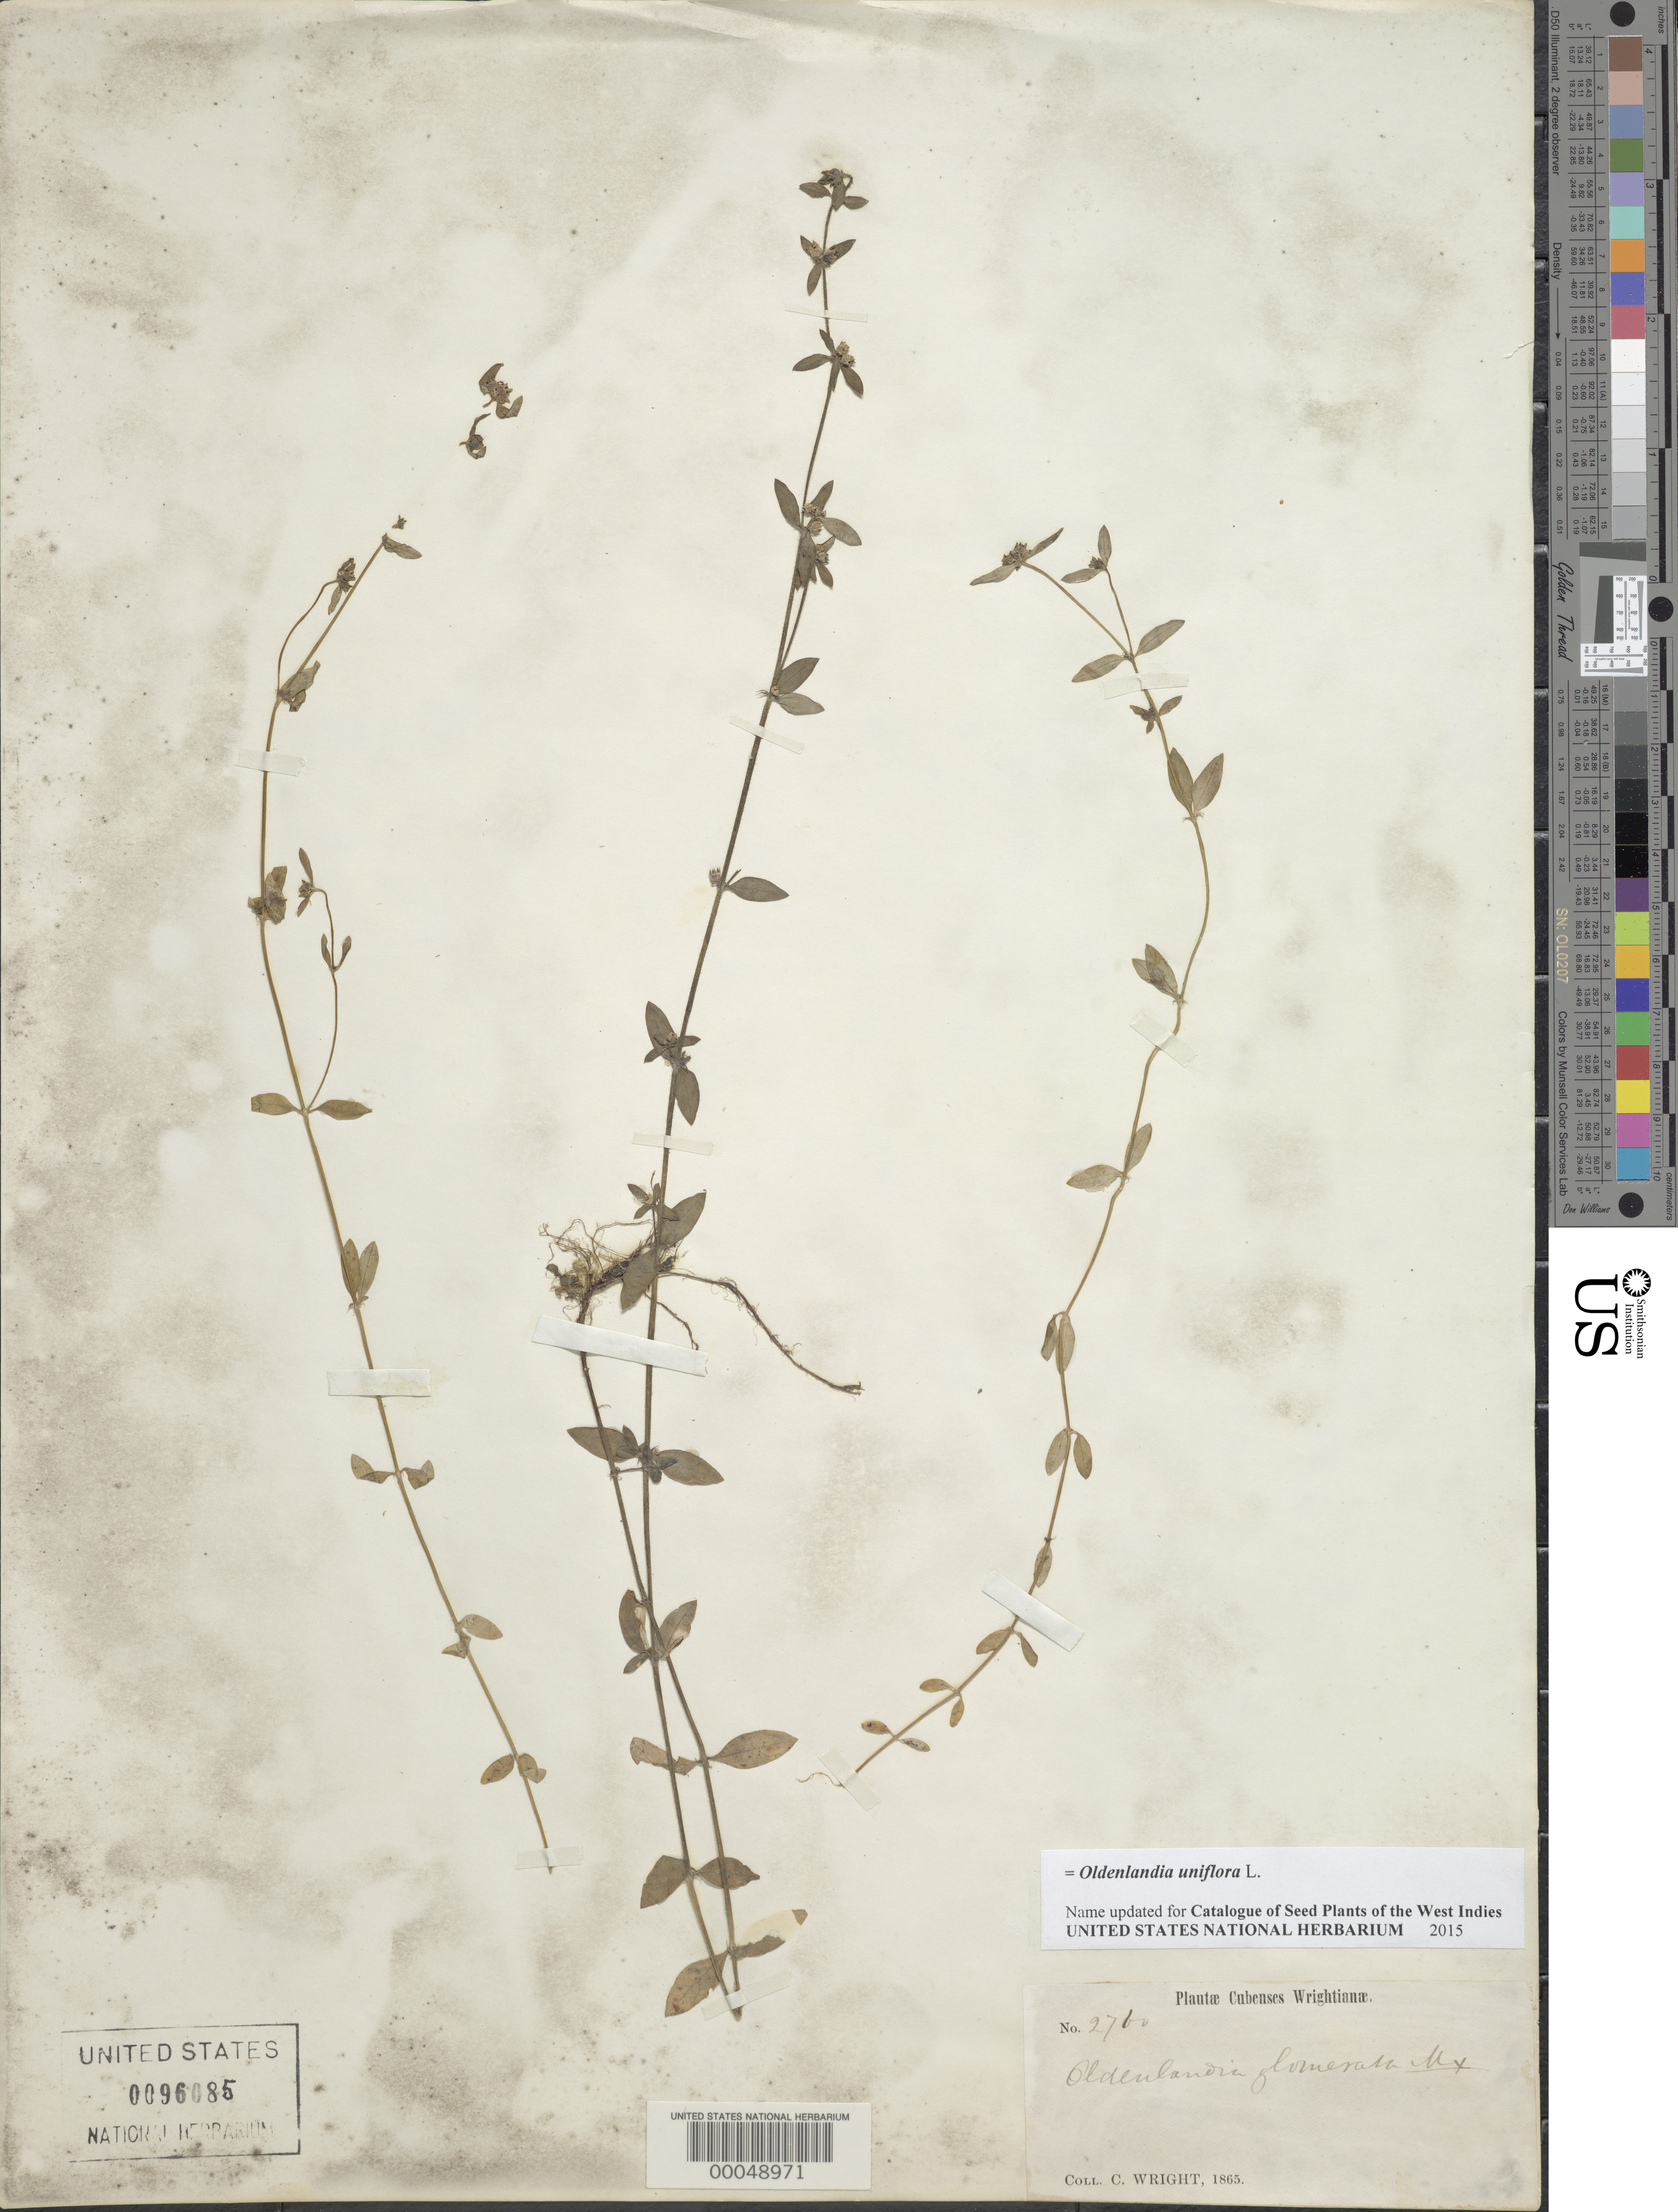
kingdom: Plantae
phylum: Tracheophyta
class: Magnoliopsida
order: Gentianales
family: Rubiaceae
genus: Oldenlandia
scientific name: Oldenlandia uniflora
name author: L.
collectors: C. Wright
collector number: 2710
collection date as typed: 1865 or -- --- 1866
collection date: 1865 or 1866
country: Cuba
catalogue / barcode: US 96085